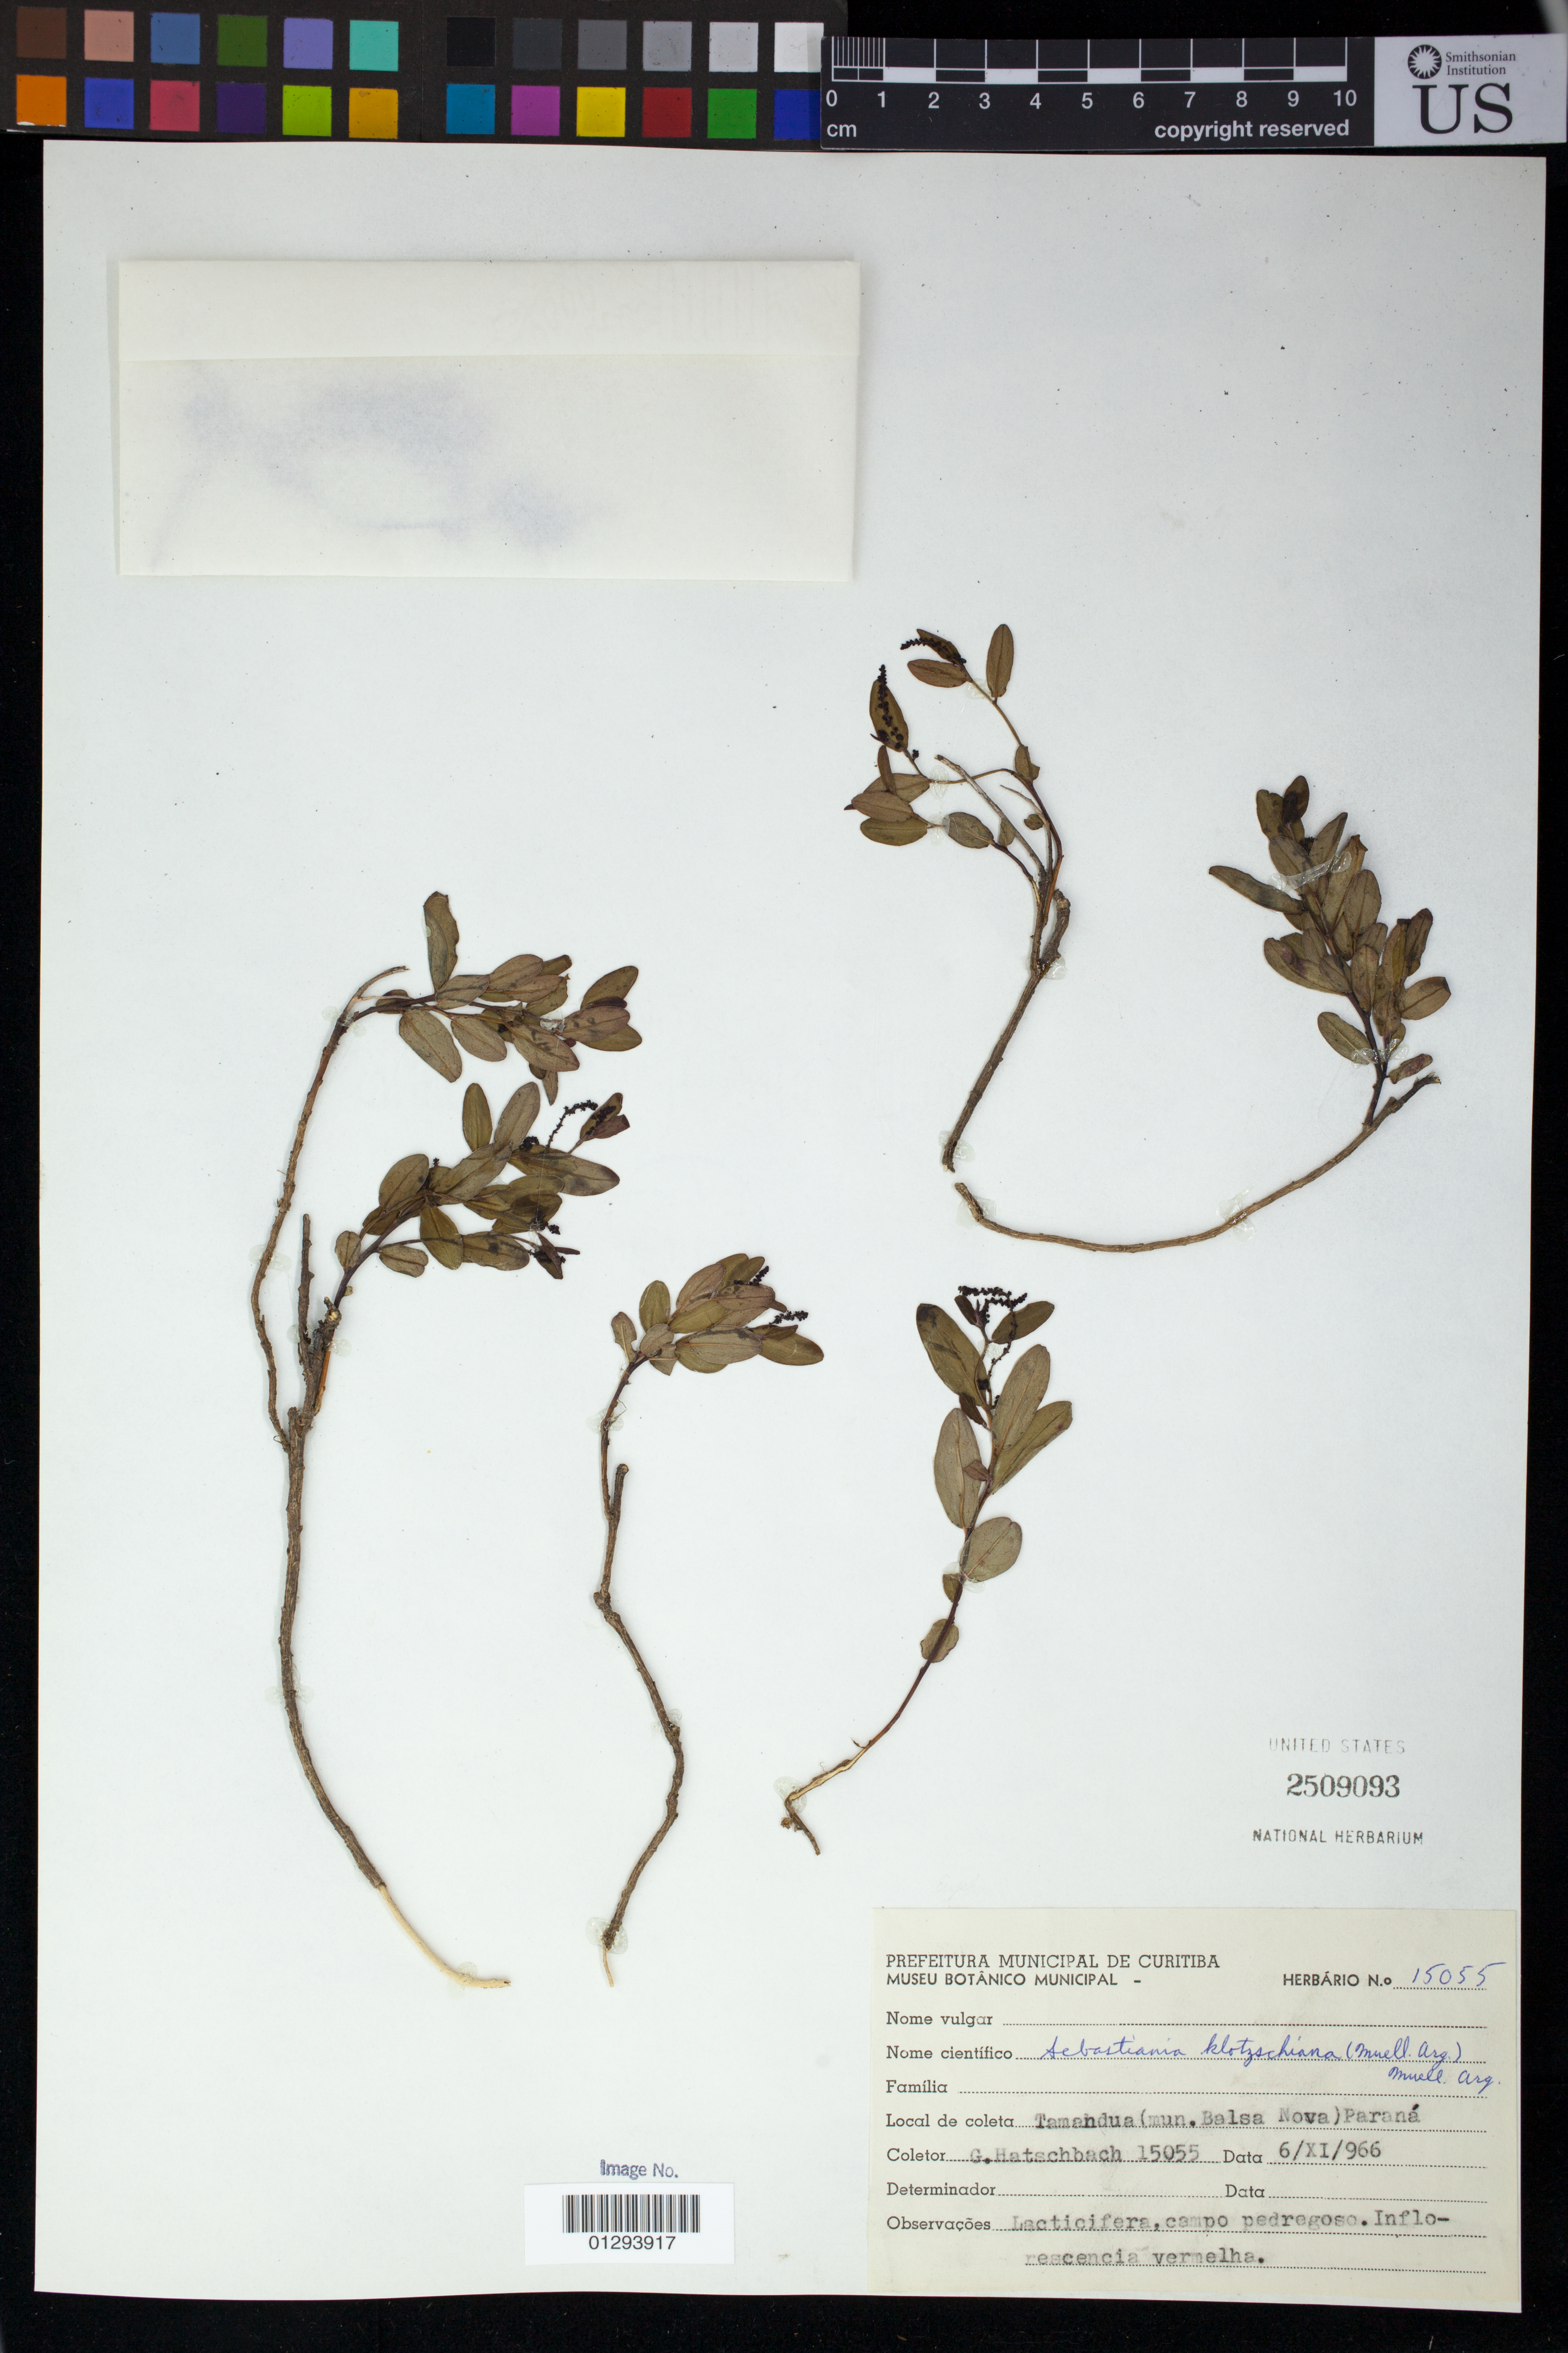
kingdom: Plantae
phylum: Tracheophyta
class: Magnoliopsida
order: Malpighiales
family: Euphorbiaceae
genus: Sebastiania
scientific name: Sebastiania commersoniana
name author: (Baill.) L.B. Sm. & Downs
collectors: G. Hatschbach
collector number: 15055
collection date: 1966-11-06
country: Brazil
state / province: Parana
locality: Tamandua (mun. Balsa Nova)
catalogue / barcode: US 2509093